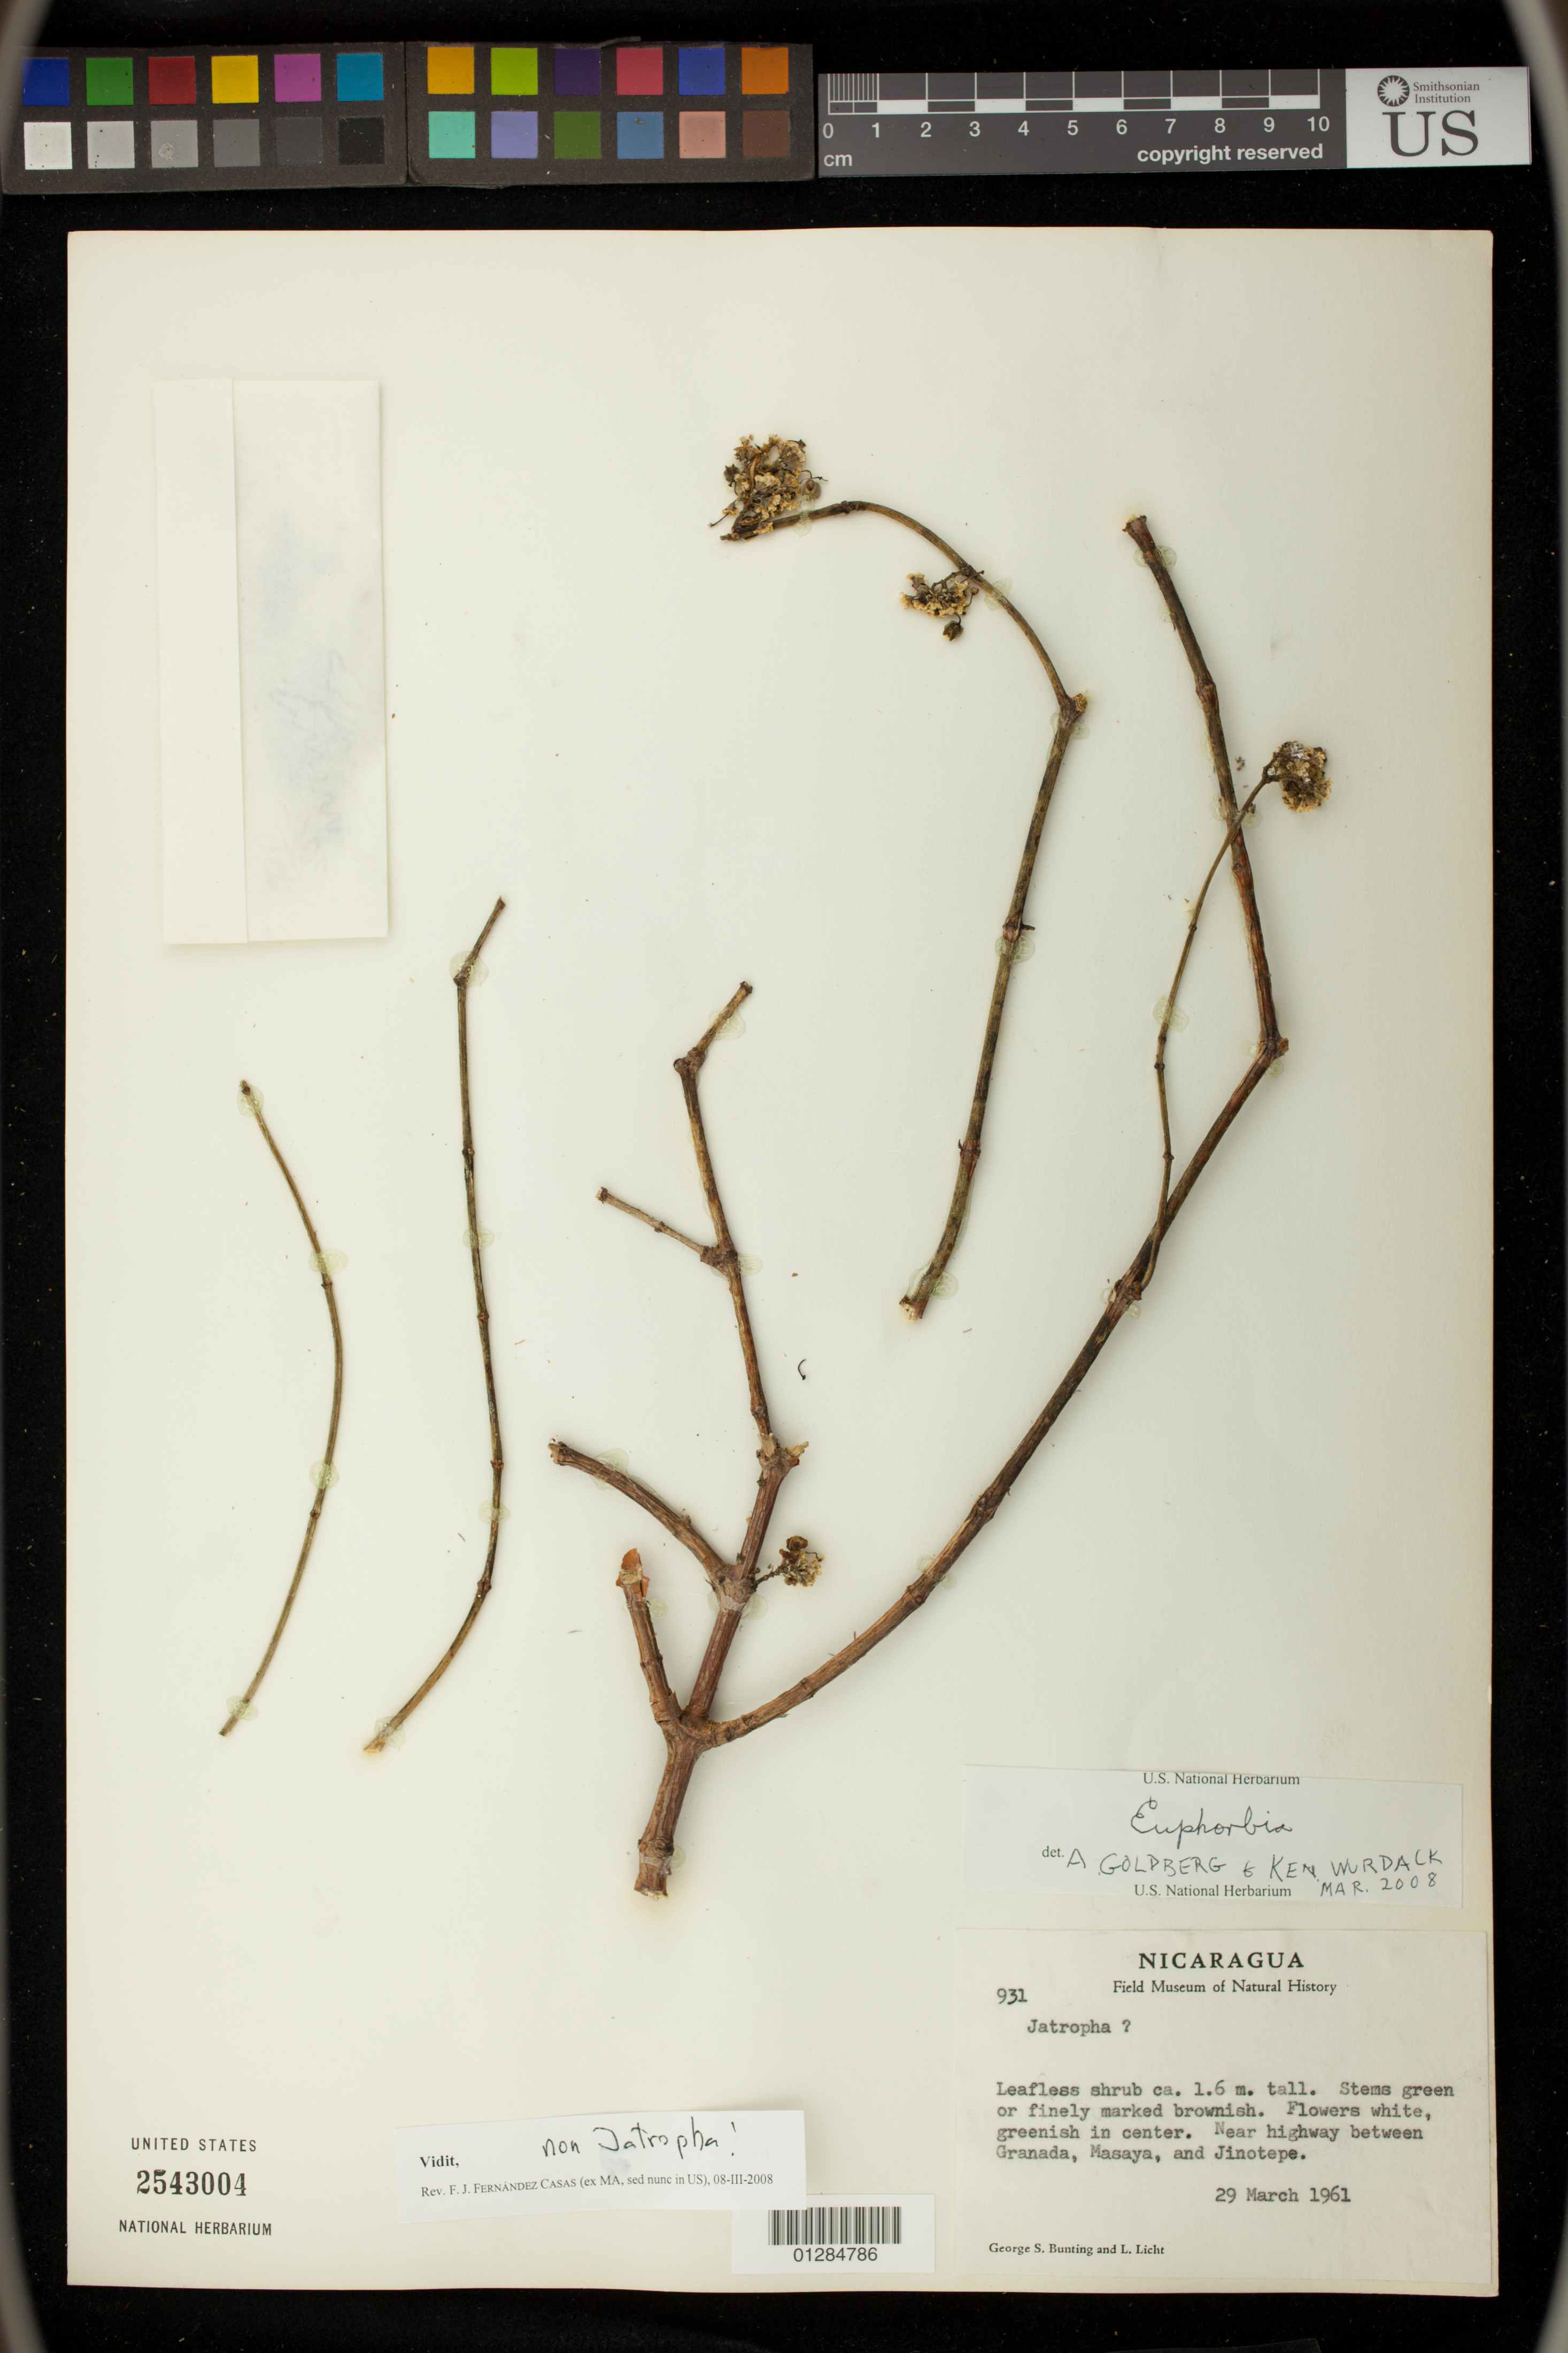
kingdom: Plantae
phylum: Tracheophyta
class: Magnoliopsida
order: Malpighiales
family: Euphorbiaceae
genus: Euphorbia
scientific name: Euphorbia sp.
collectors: G. S. Bunting & L. Licht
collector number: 931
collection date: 1961-03-29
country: Nicaragua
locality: Near highway between Granada (Granada Dept.), Masaya (Masaya Dept.), and Jinotepe (Carazo Dept.).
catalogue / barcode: US 2543004